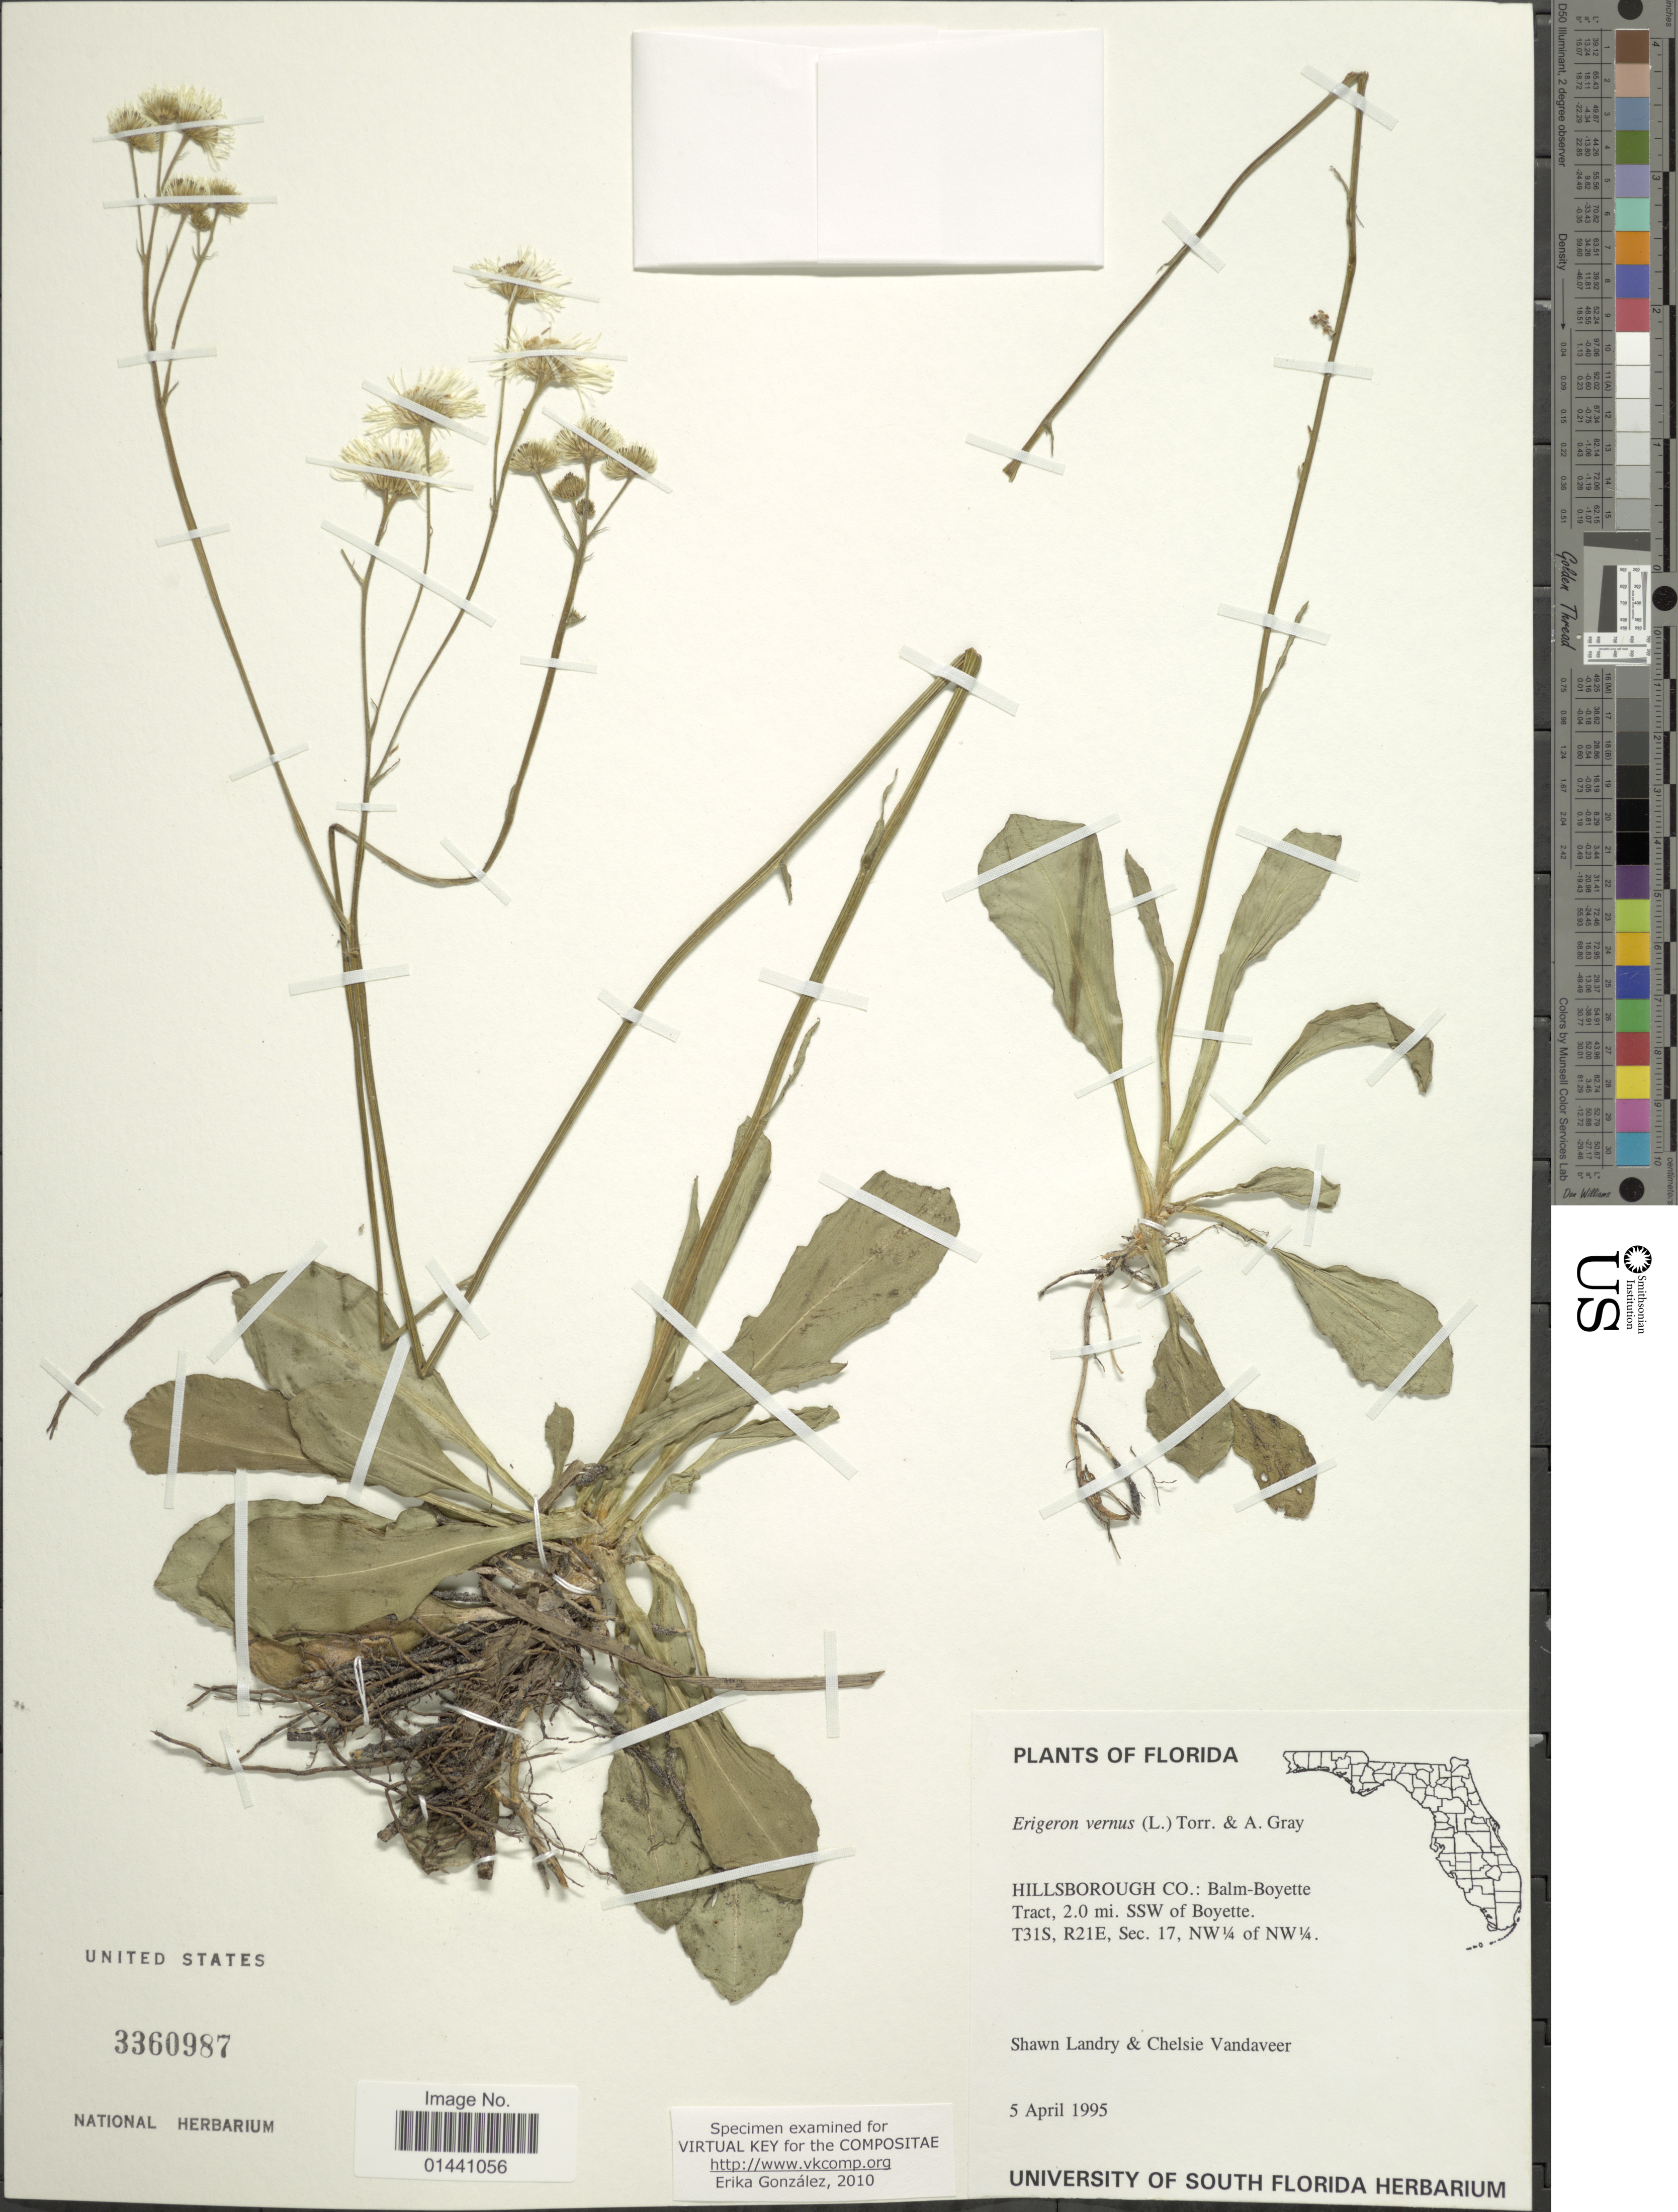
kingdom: Plantae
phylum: Tracheophyta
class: Magnoliopsida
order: Asterales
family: Asteraceae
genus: Erigeron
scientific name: Erigeron vernus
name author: (L.) Torr. & A. Gray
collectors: S. Landry & C. Vandaveer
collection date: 1995-04-05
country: United States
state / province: Florida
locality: Hillsborough Co.: Balm-Boyette Tractm 2.0 mi. SSW of Boyette, T31S, R21E, Sec. 17, NW¼ of NW¼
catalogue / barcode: US 3360987